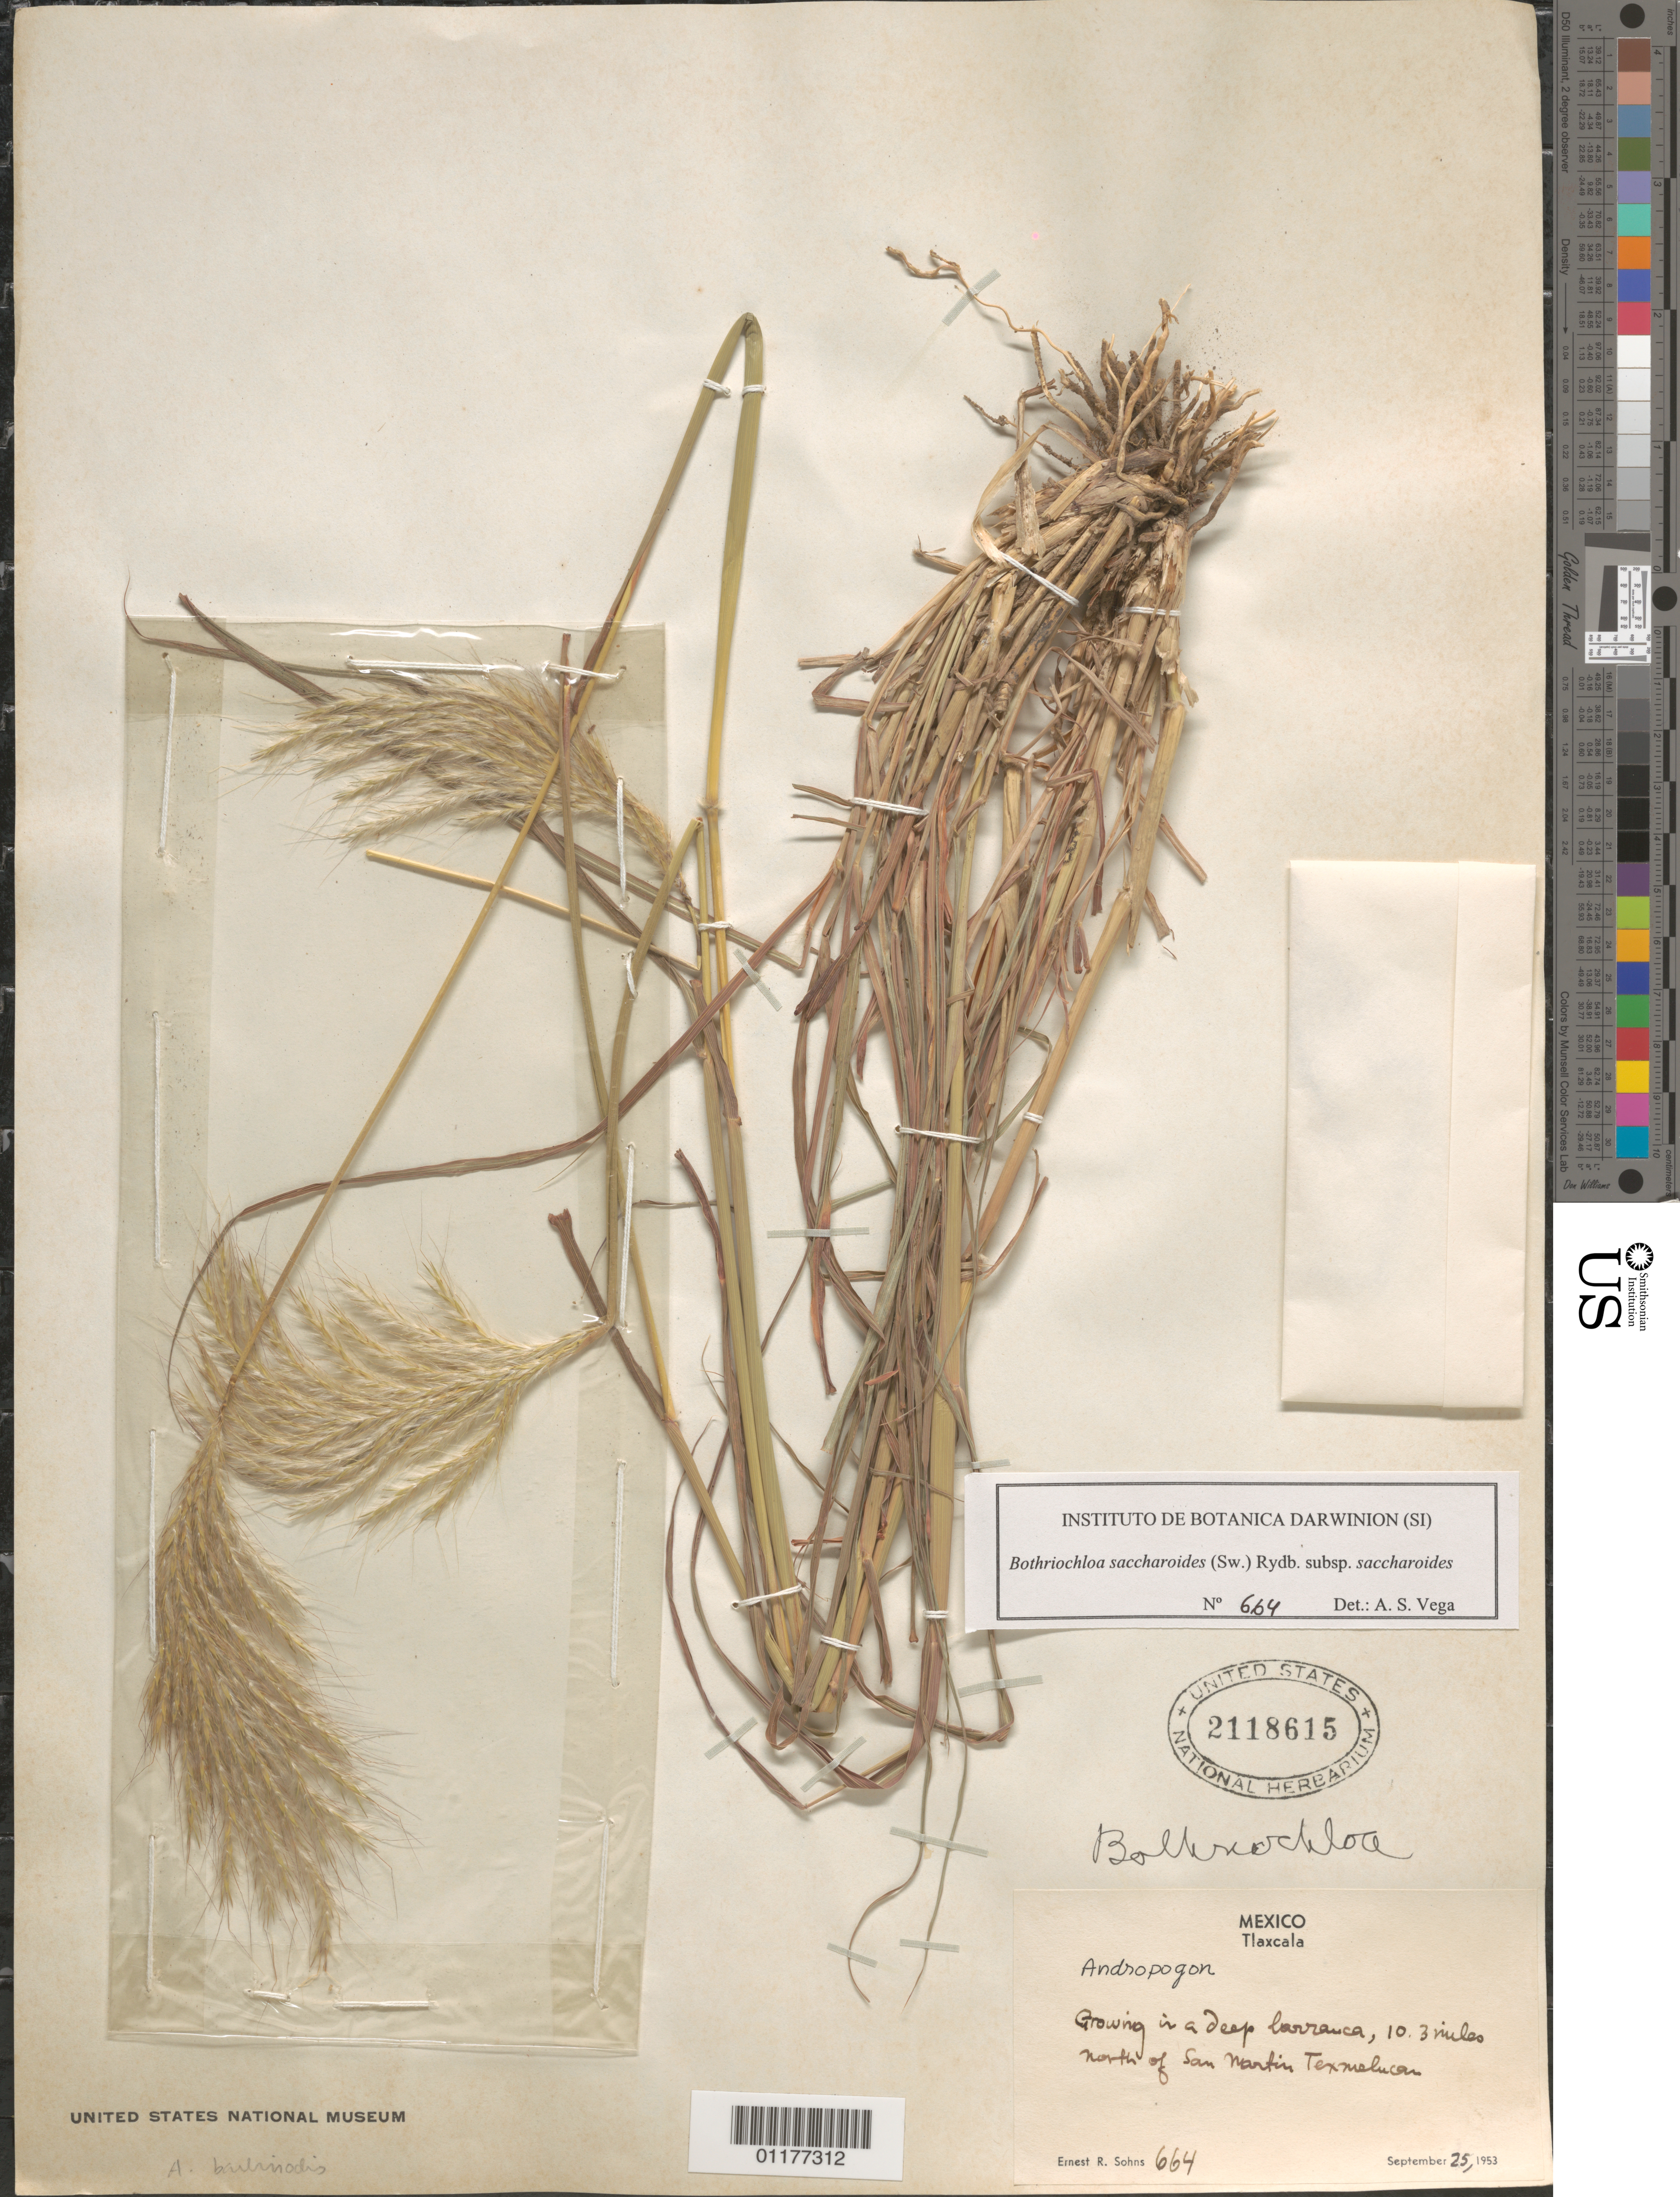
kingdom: Plantae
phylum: Tracheophyta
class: Liliopsida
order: Poales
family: Poaceae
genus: Bothriochloa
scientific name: Bothriochloa saccharoides subsp. saccharoides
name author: (Sw.) Rydb.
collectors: E. R. Sohns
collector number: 664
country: Mexico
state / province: Tlaxcala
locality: N of San Martin Texmolucan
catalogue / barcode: US 2118615